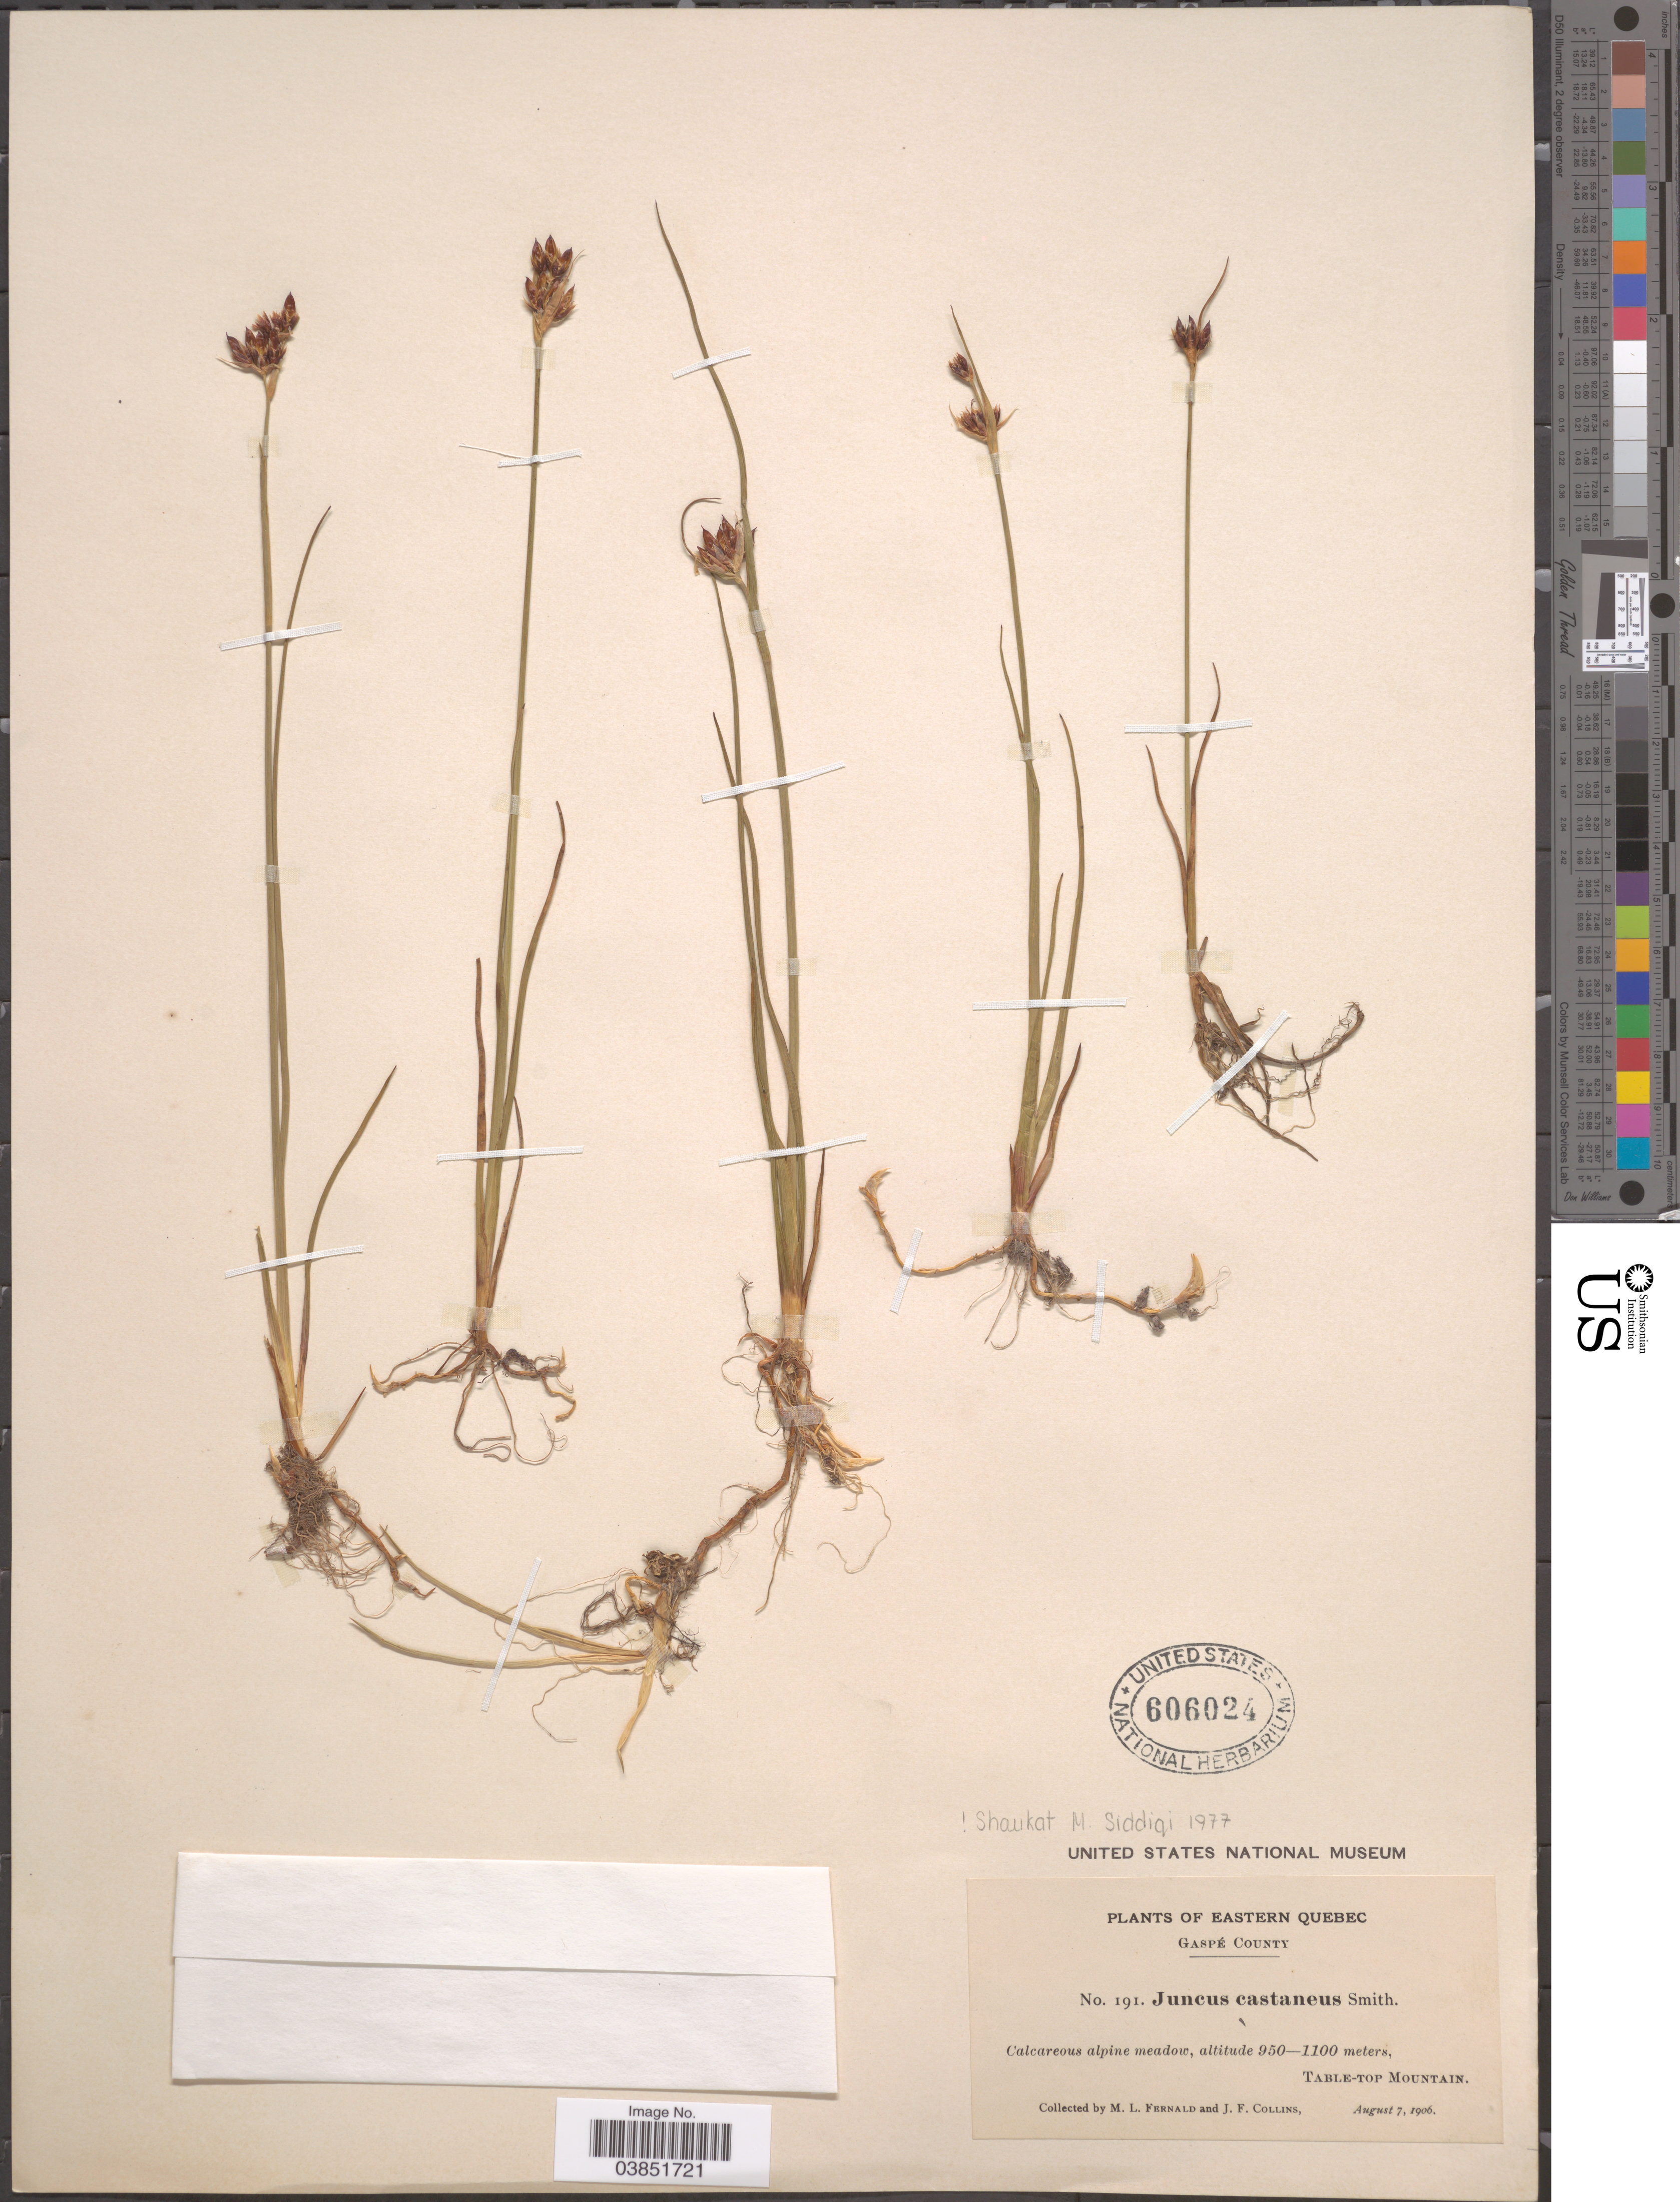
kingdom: Plantae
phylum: Tracheophyta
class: Liliopsida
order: Poales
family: Juncaceae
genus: Juncus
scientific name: Juncus castaneus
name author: Sm.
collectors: M. L. Fernald & J. Collins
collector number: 191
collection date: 1906-08-07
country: Canada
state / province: Quebec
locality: Eastern Quebec. Gaspé County. Table-Top Mountain.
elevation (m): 950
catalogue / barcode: US 606024